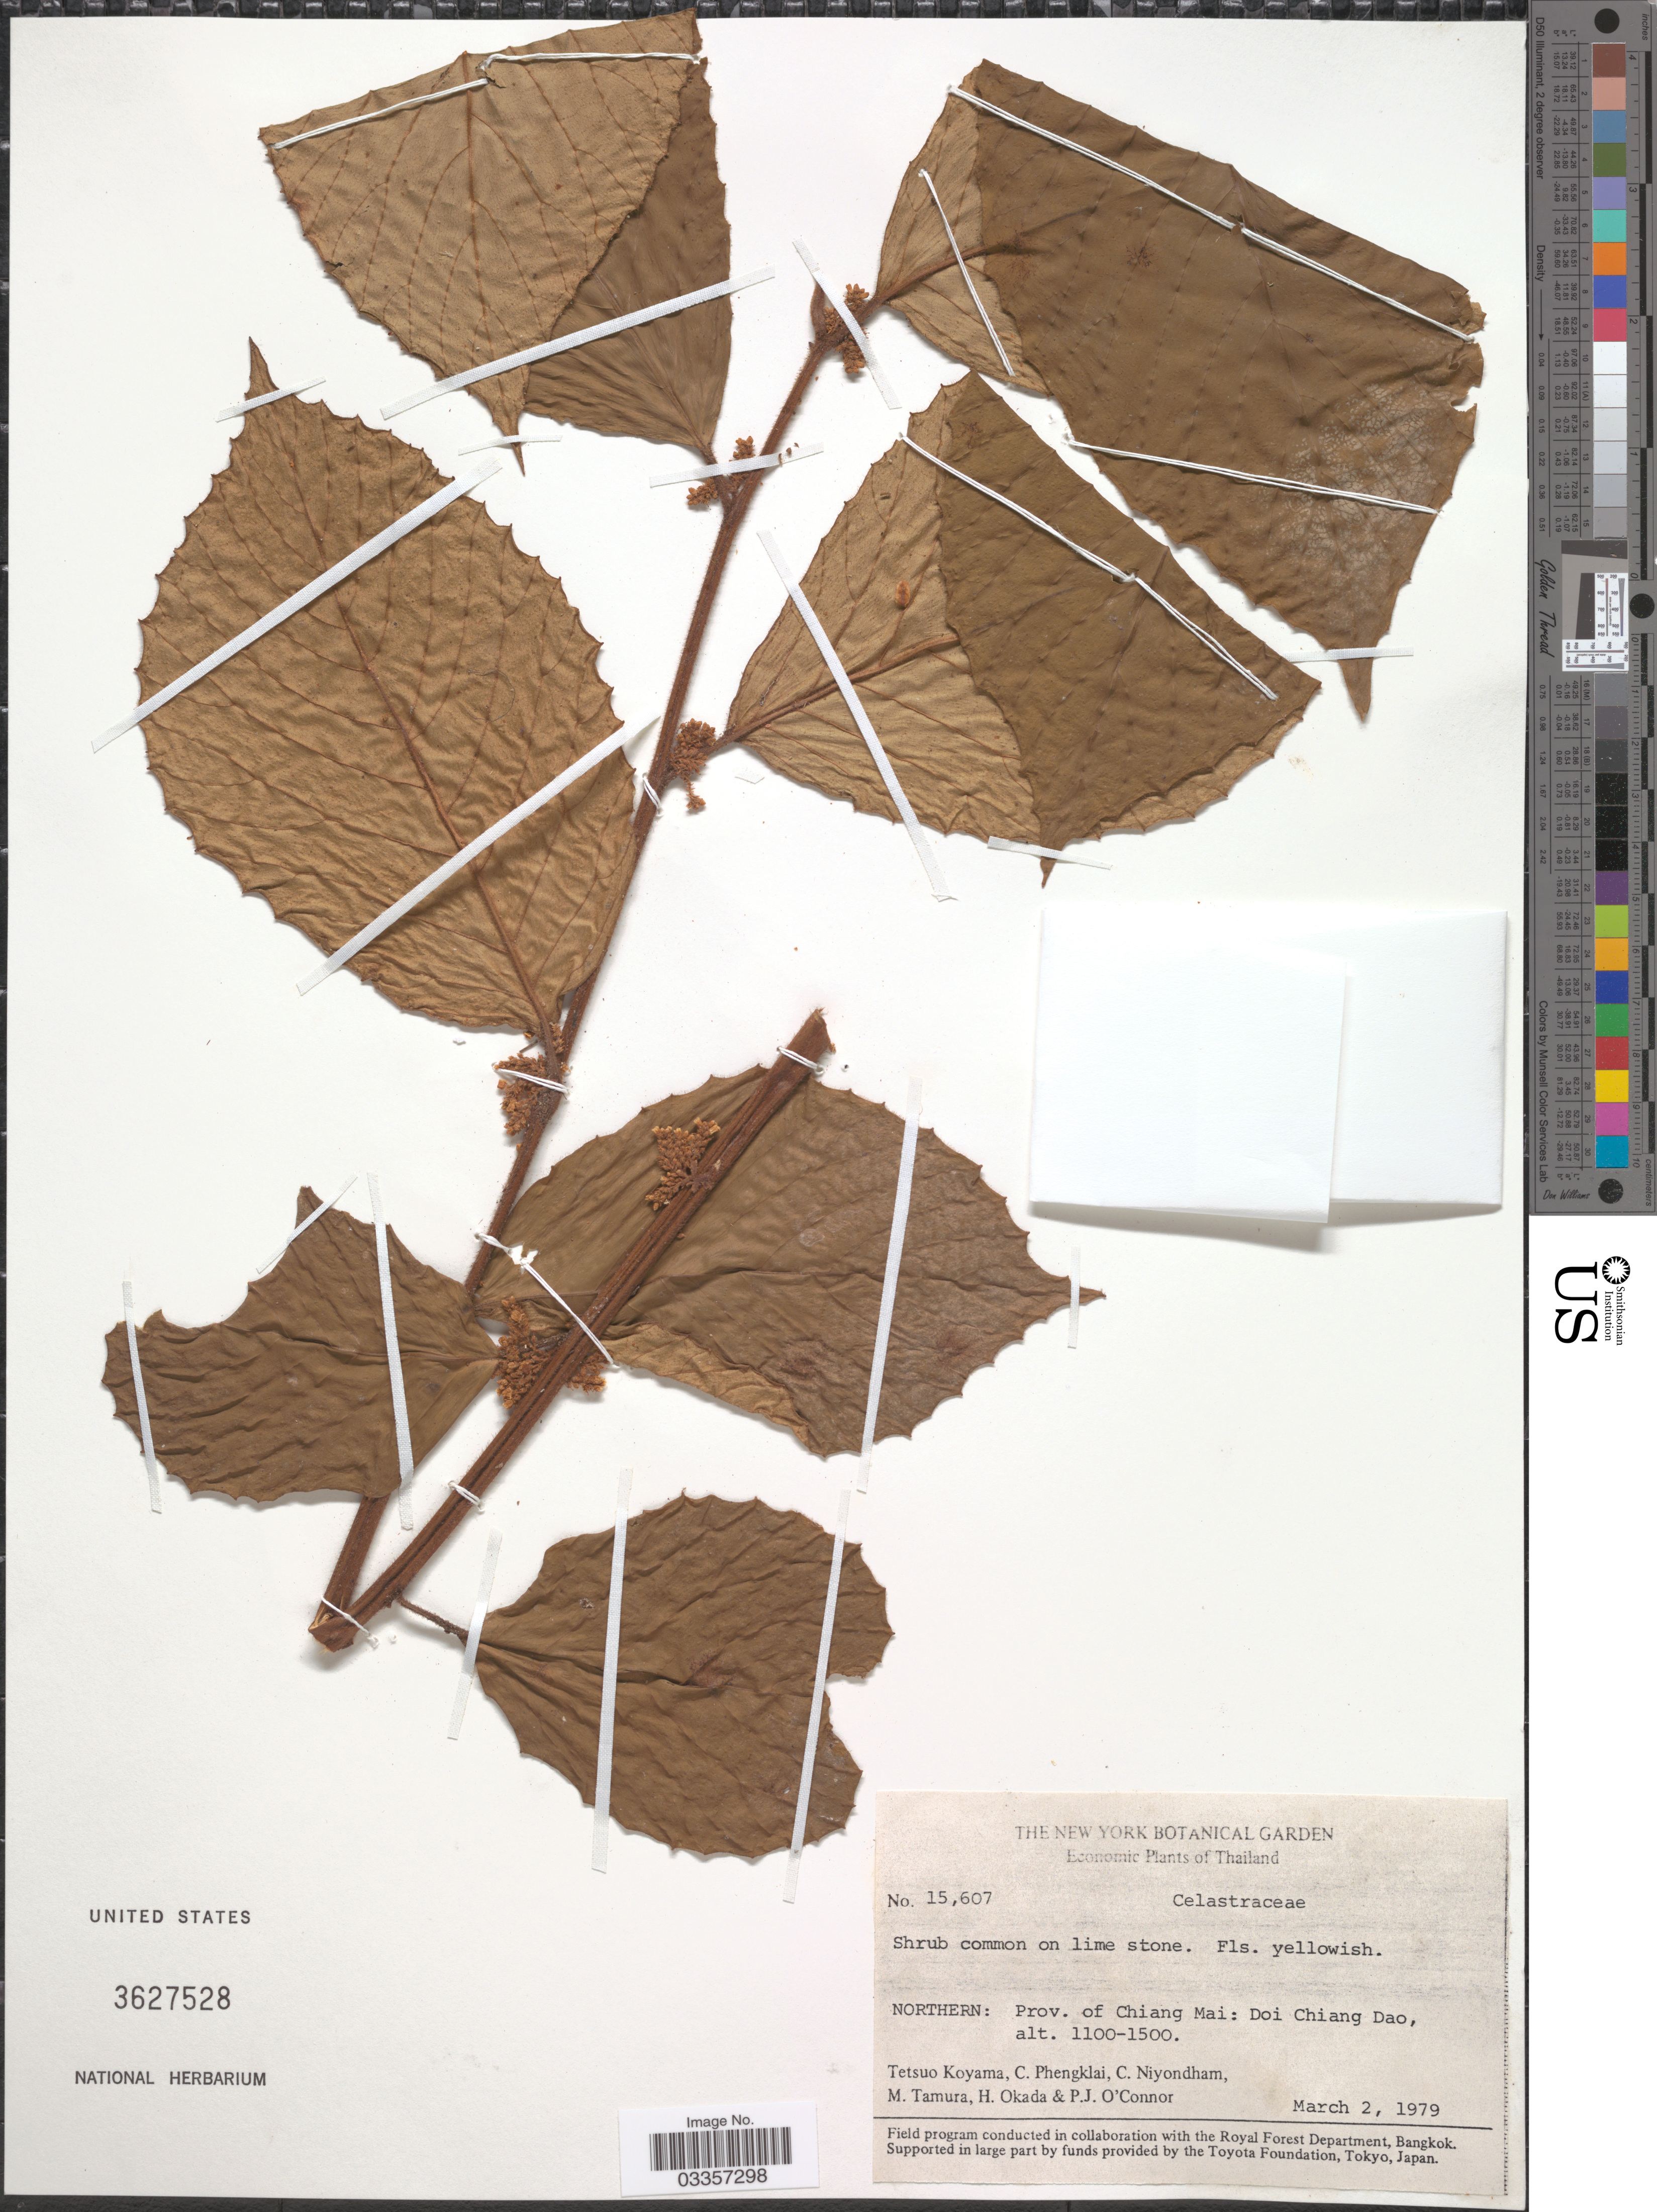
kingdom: Plantae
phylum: Tracheophyta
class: Magnoliopsida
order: Celastrales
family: Celastraceae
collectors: T. Koyama, C. Phengklai, C. Niyondham, M. Tamura & et al.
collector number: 15607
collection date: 1979-03-02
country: Thailand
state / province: Chiang Mai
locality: Northern: Doi Chiang Dao.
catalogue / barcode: US 3627528